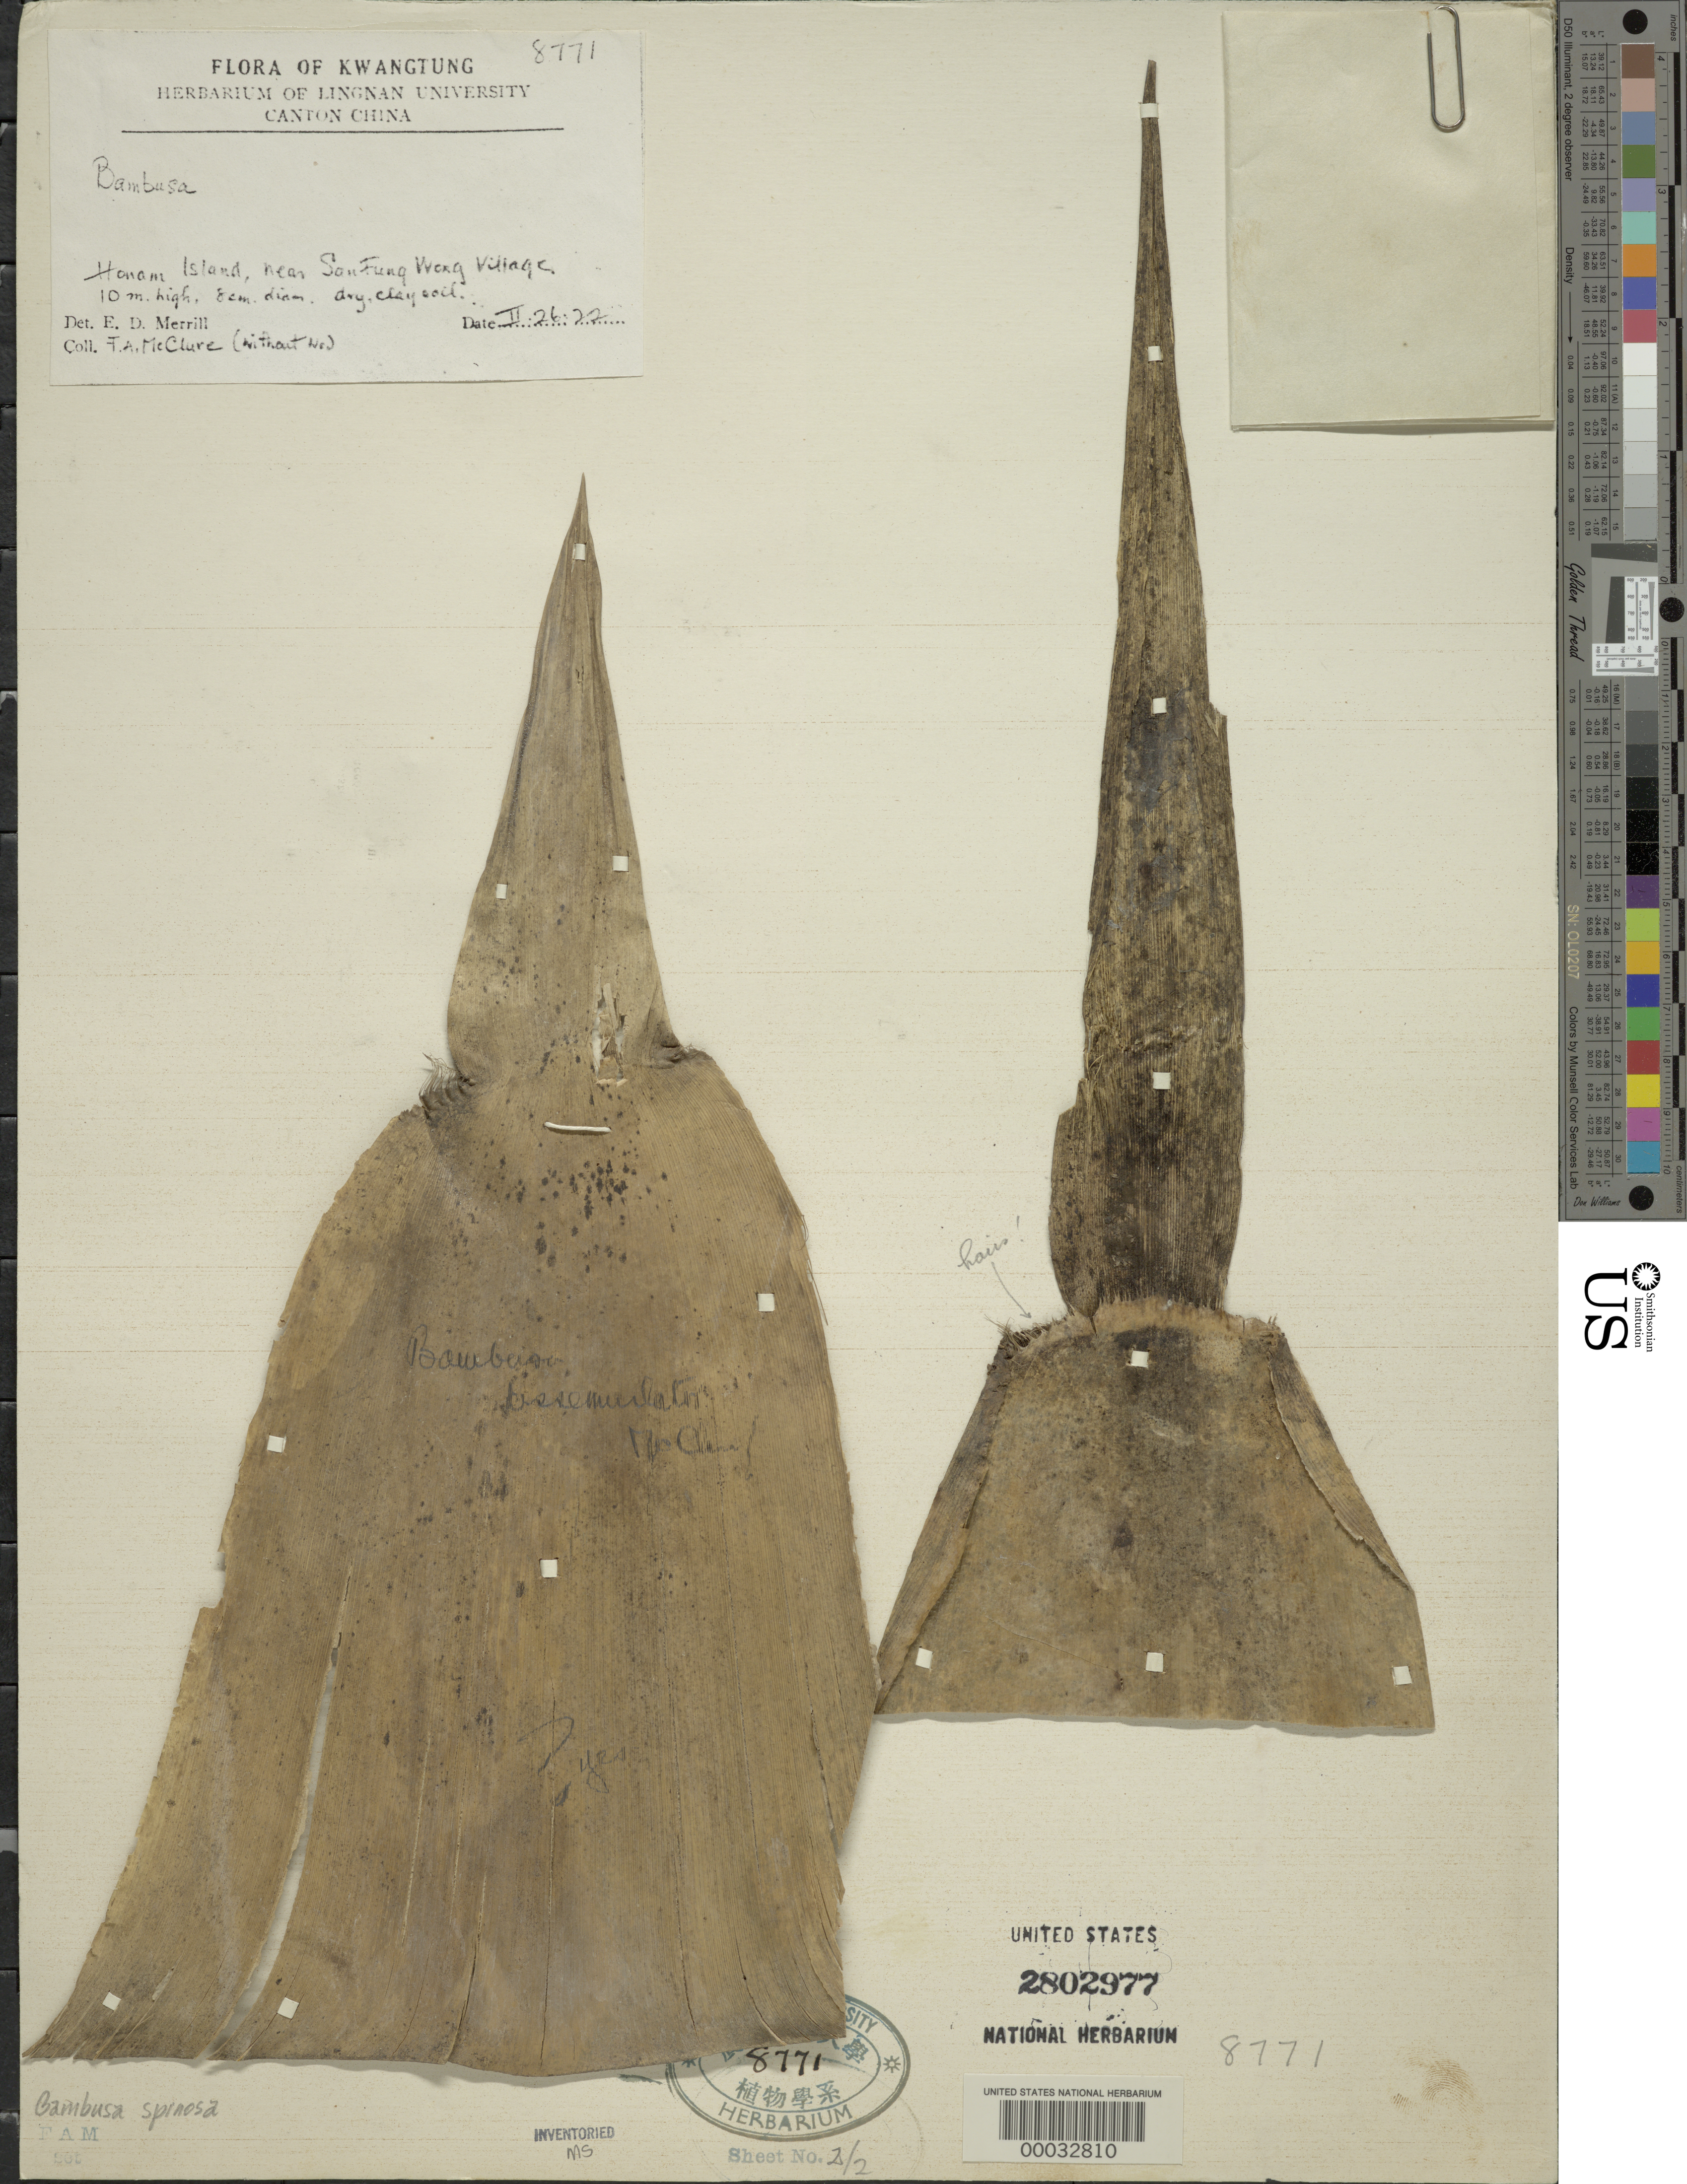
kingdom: Plantae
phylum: Tracheophyta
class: Liliopsida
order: Poales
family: Poaceae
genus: Bambusa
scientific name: Bambusa spinosa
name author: Roxb.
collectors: F. A. McClure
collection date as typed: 26 Feb 1922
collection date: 1922-02-26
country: China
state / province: Guangdong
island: Honam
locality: Near San Fung Wong Village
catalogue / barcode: US 2802977